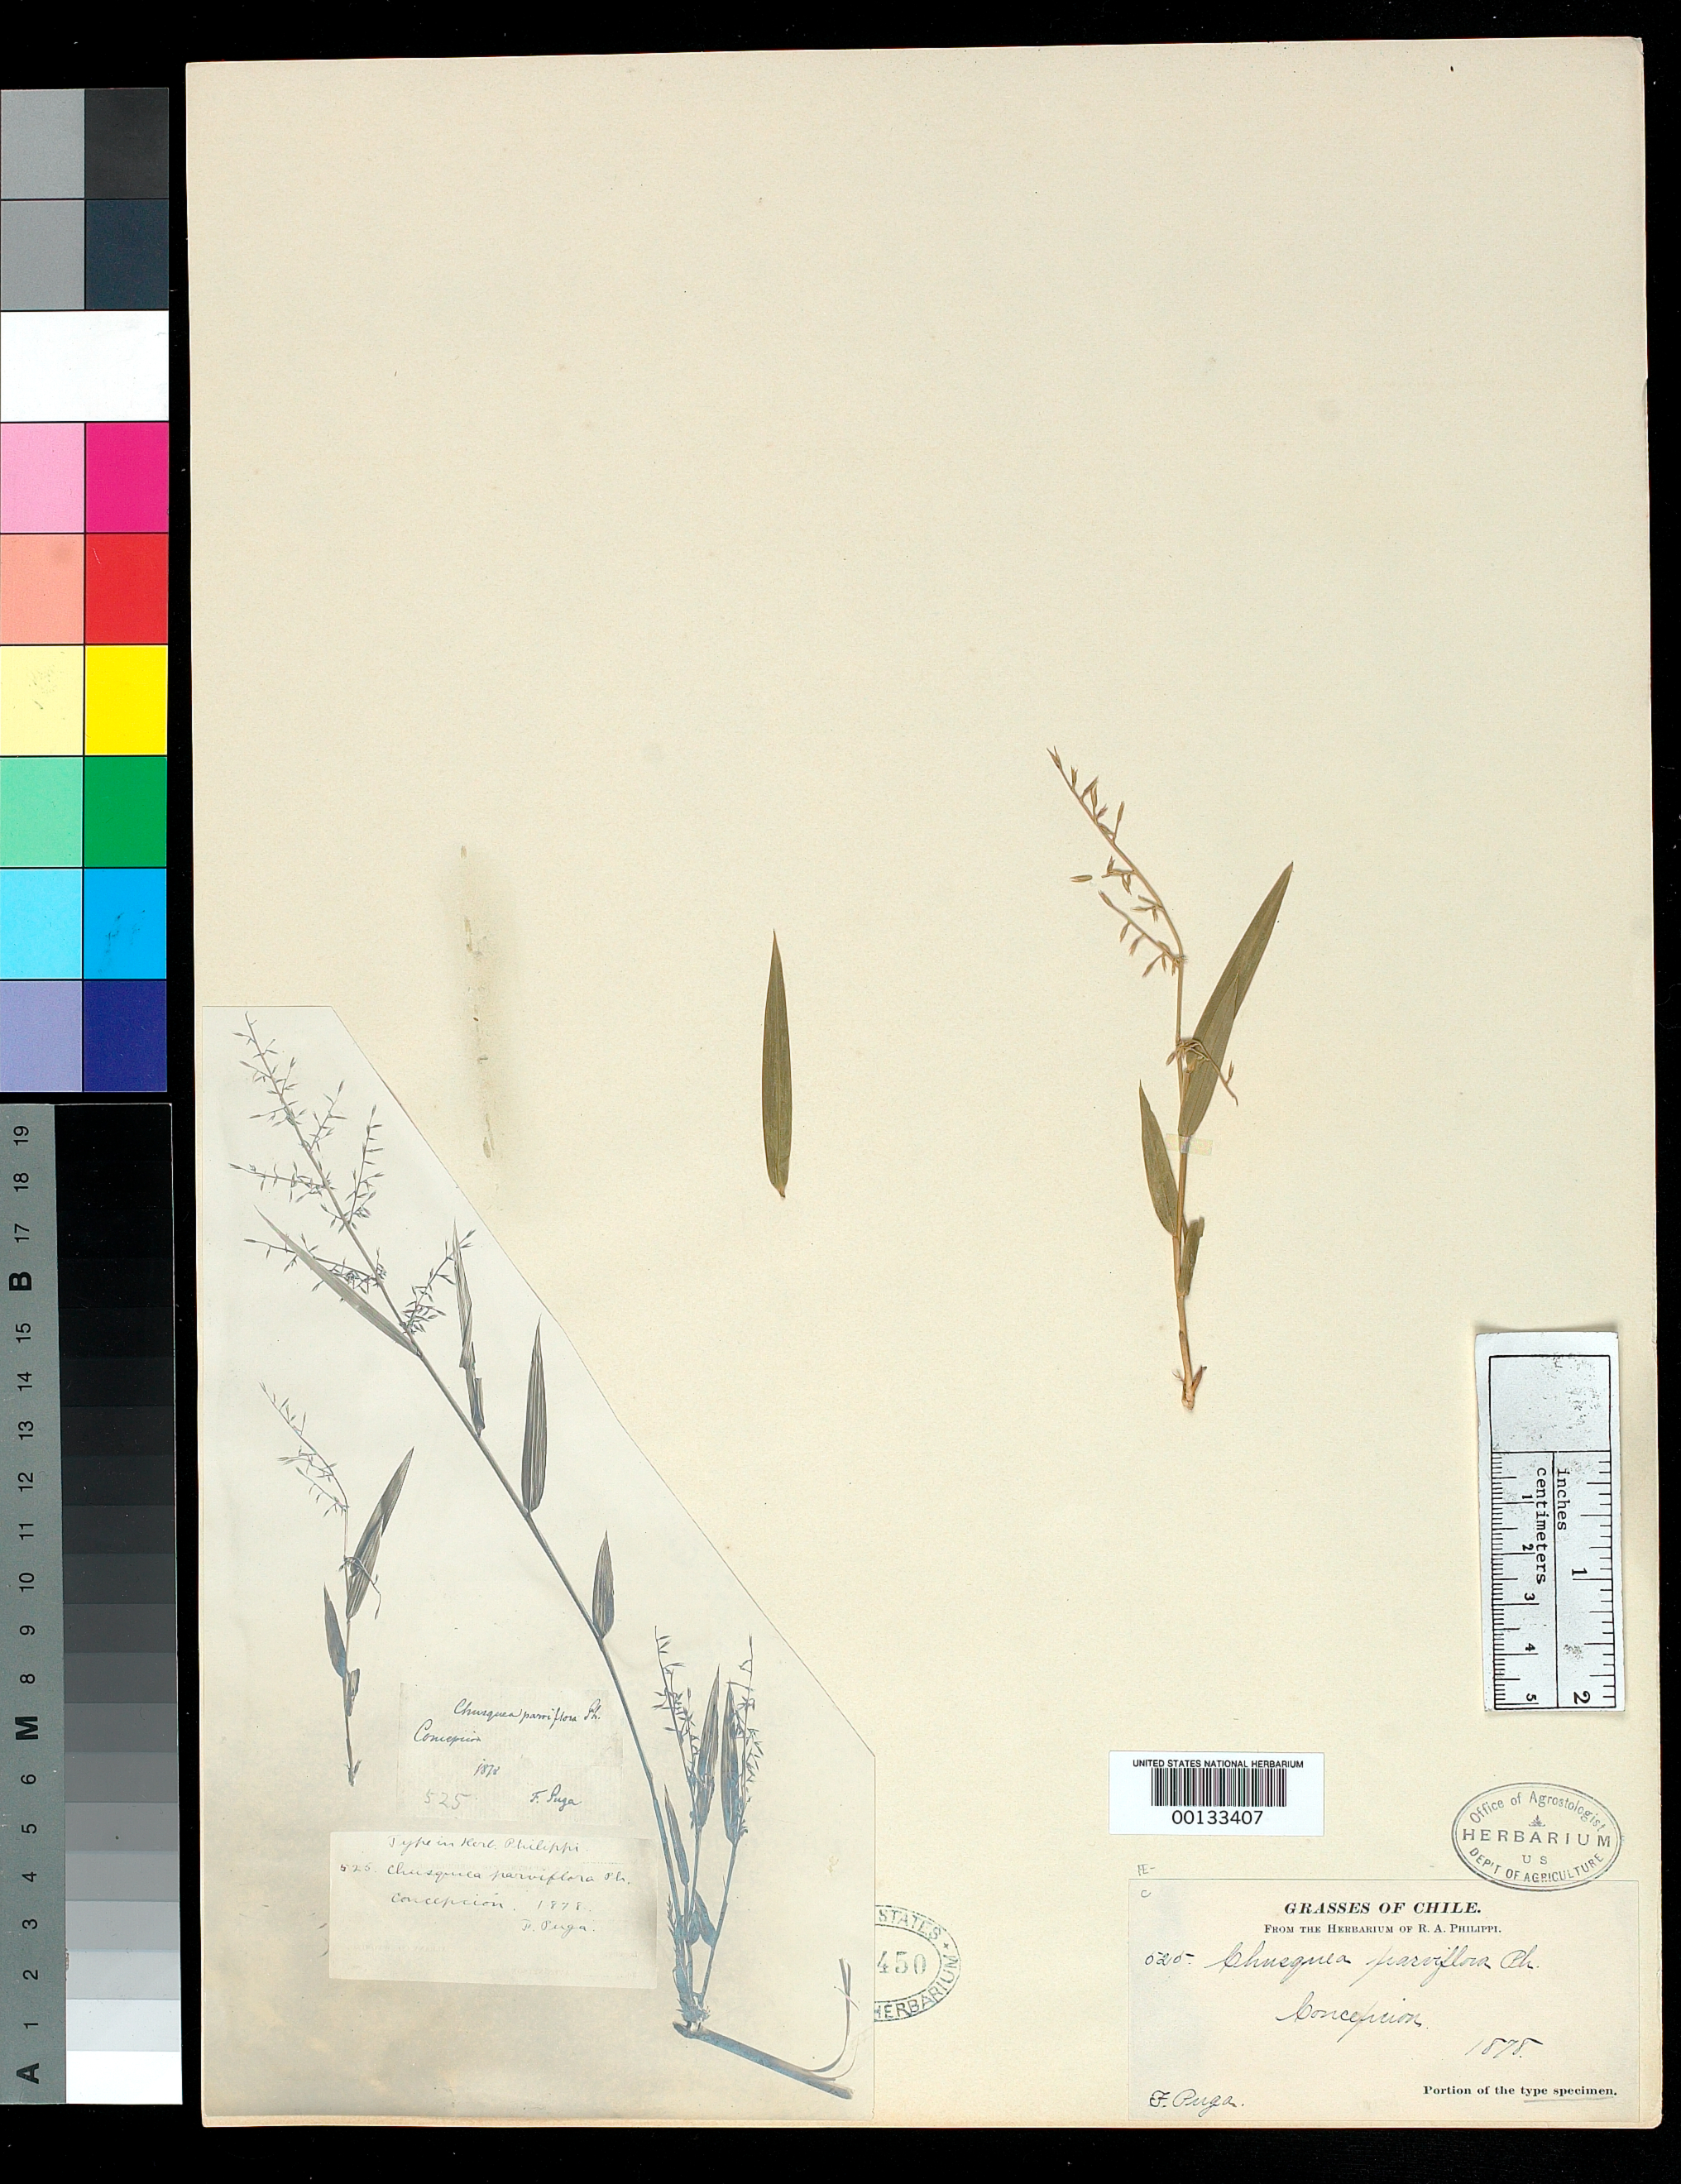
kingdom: Plantae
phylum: Tracheophyta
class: Liliopsida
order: Poales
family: Poaceae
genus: Chusquea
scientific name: Chusquea parvifolia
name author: Phil.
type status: Type Fragment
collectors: F. Puga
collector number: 525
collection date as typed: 1878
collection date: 1878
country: Chile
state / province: Bio-Bío (VIII)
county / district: Concepción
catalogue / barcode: US 556450